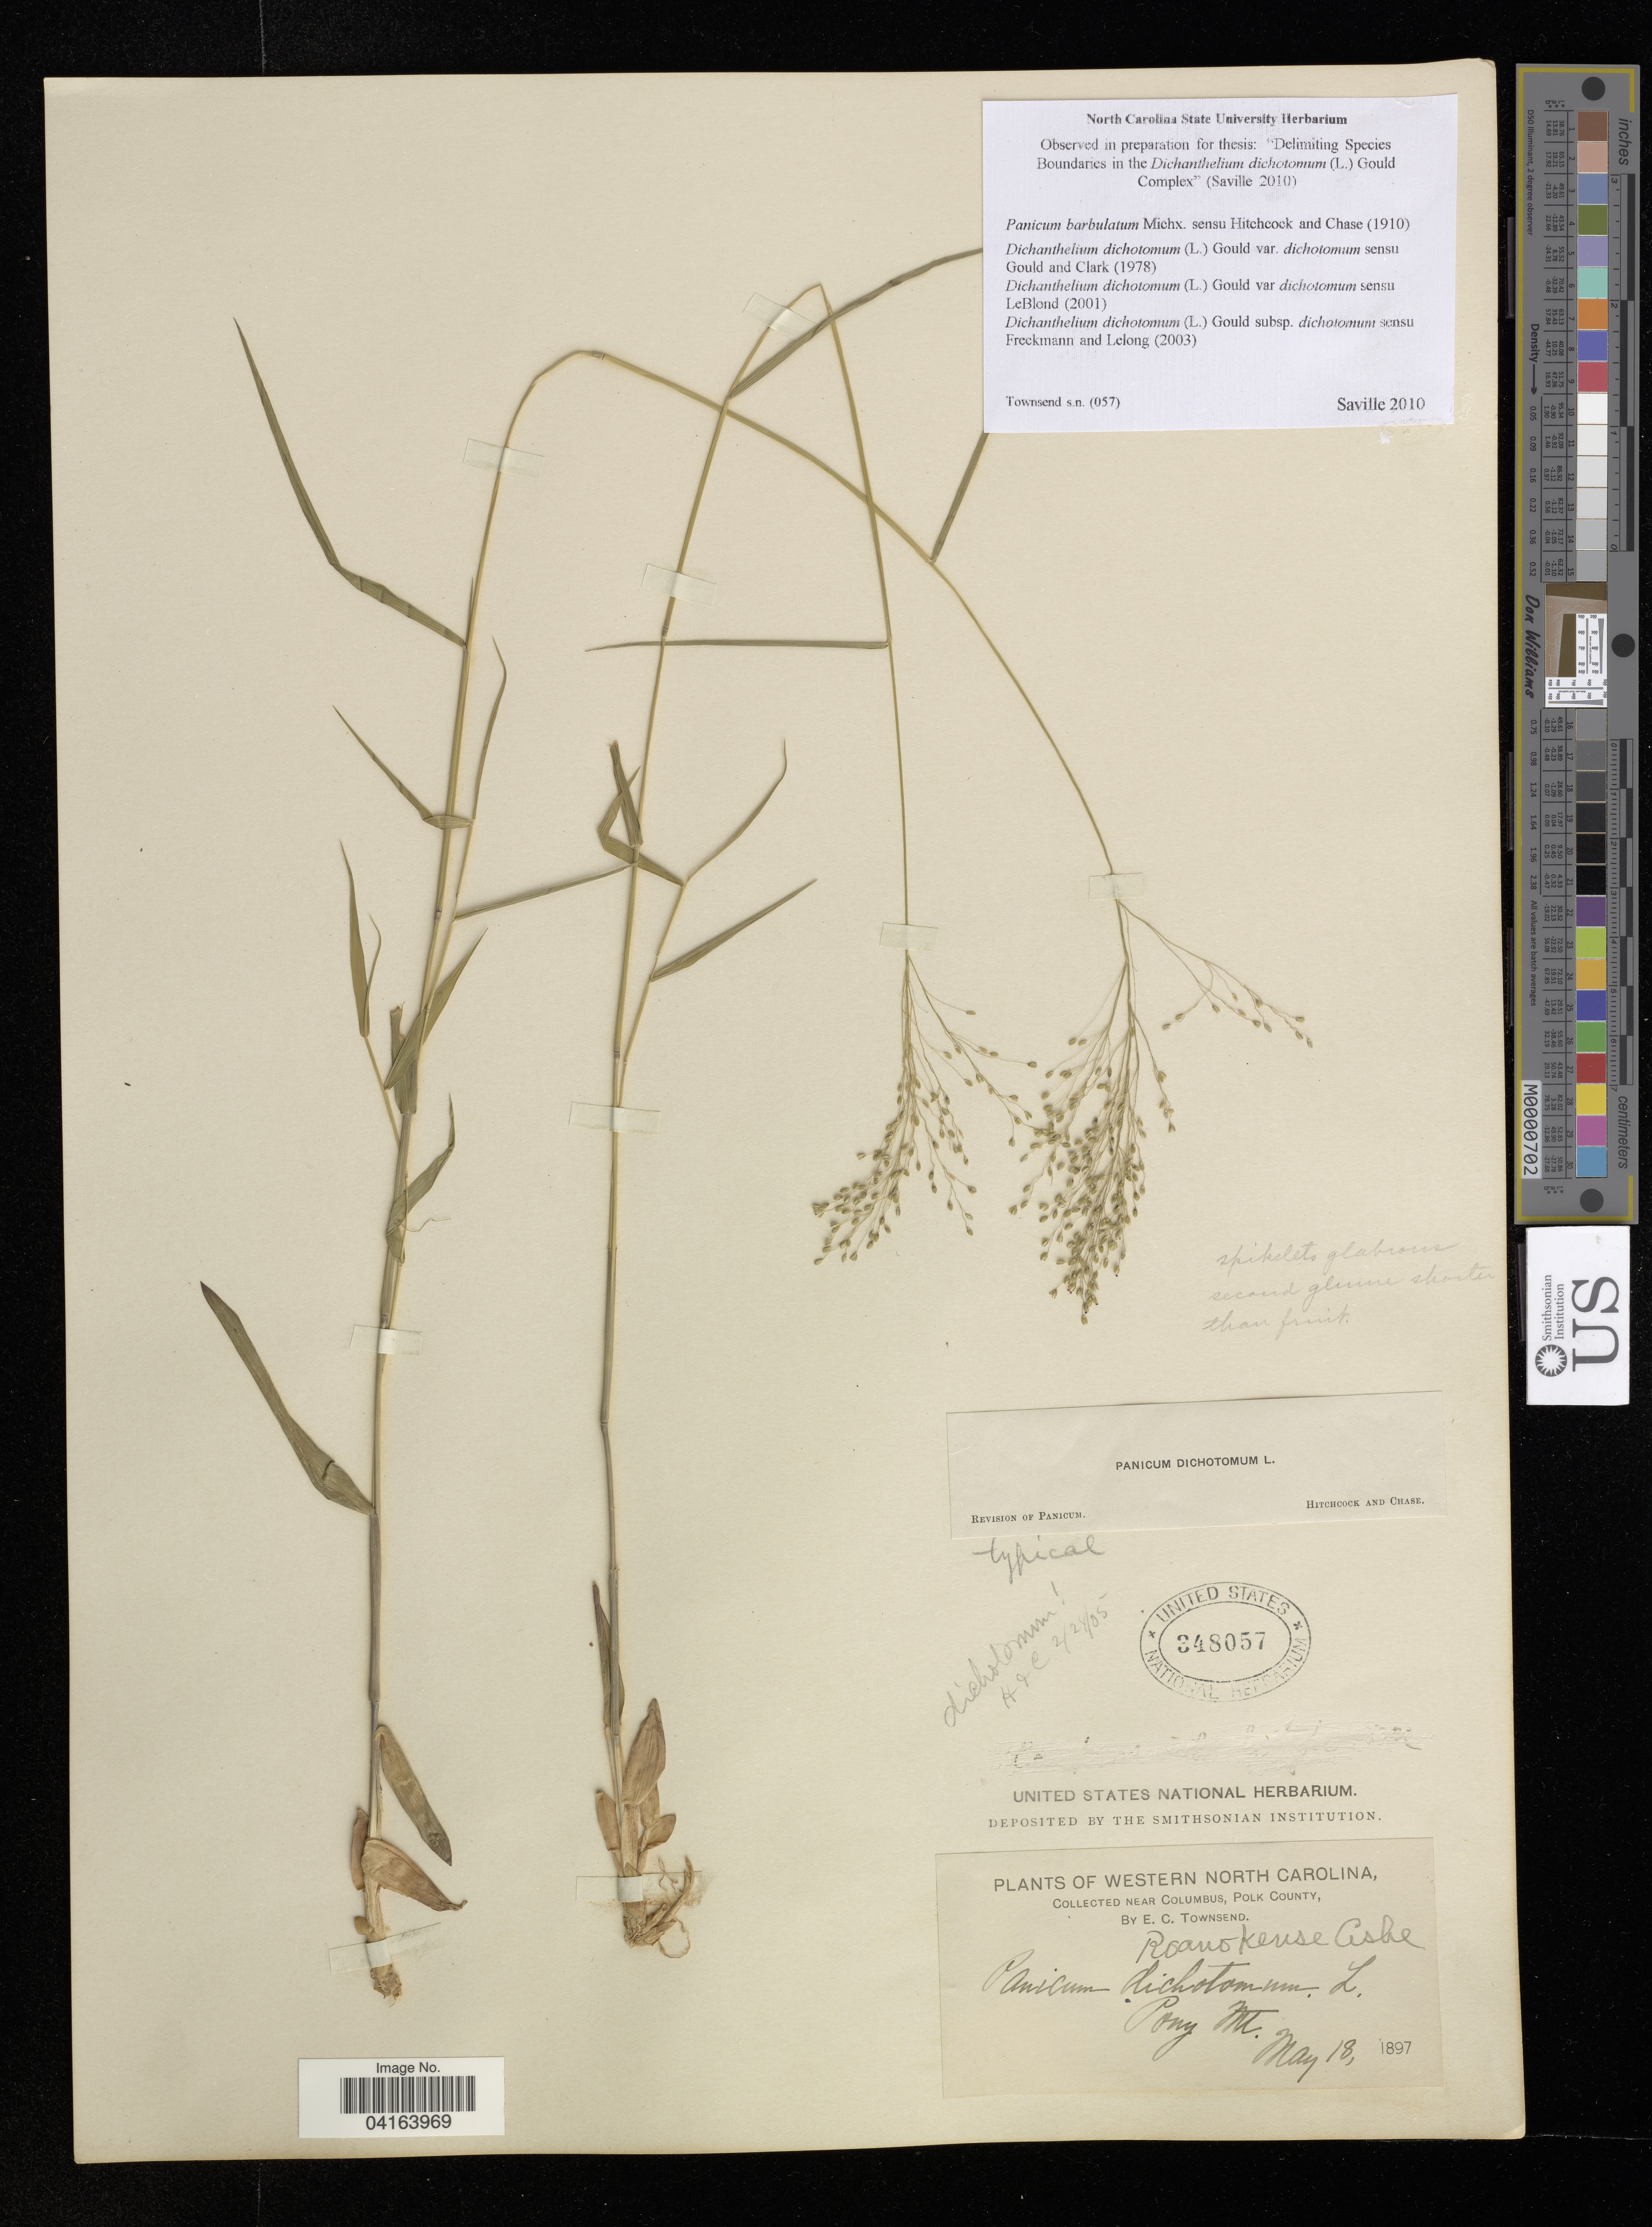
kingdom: Plantae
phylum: Tracheophyta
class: Liliopsida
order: Poales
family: Poaceae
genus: Dichanthelium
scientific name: Dichanthelium dichotomum subsp. dichotomum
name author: (L.) Gould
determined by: Saville, A. C., (NCSC), North Carolina State University (UNITED STATES)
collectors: E. C. Townsend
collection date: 1897-05-18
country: United States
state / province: North Carolina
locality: Western North Carolina, Near Columbis, Polk County.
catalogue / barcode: US 348057